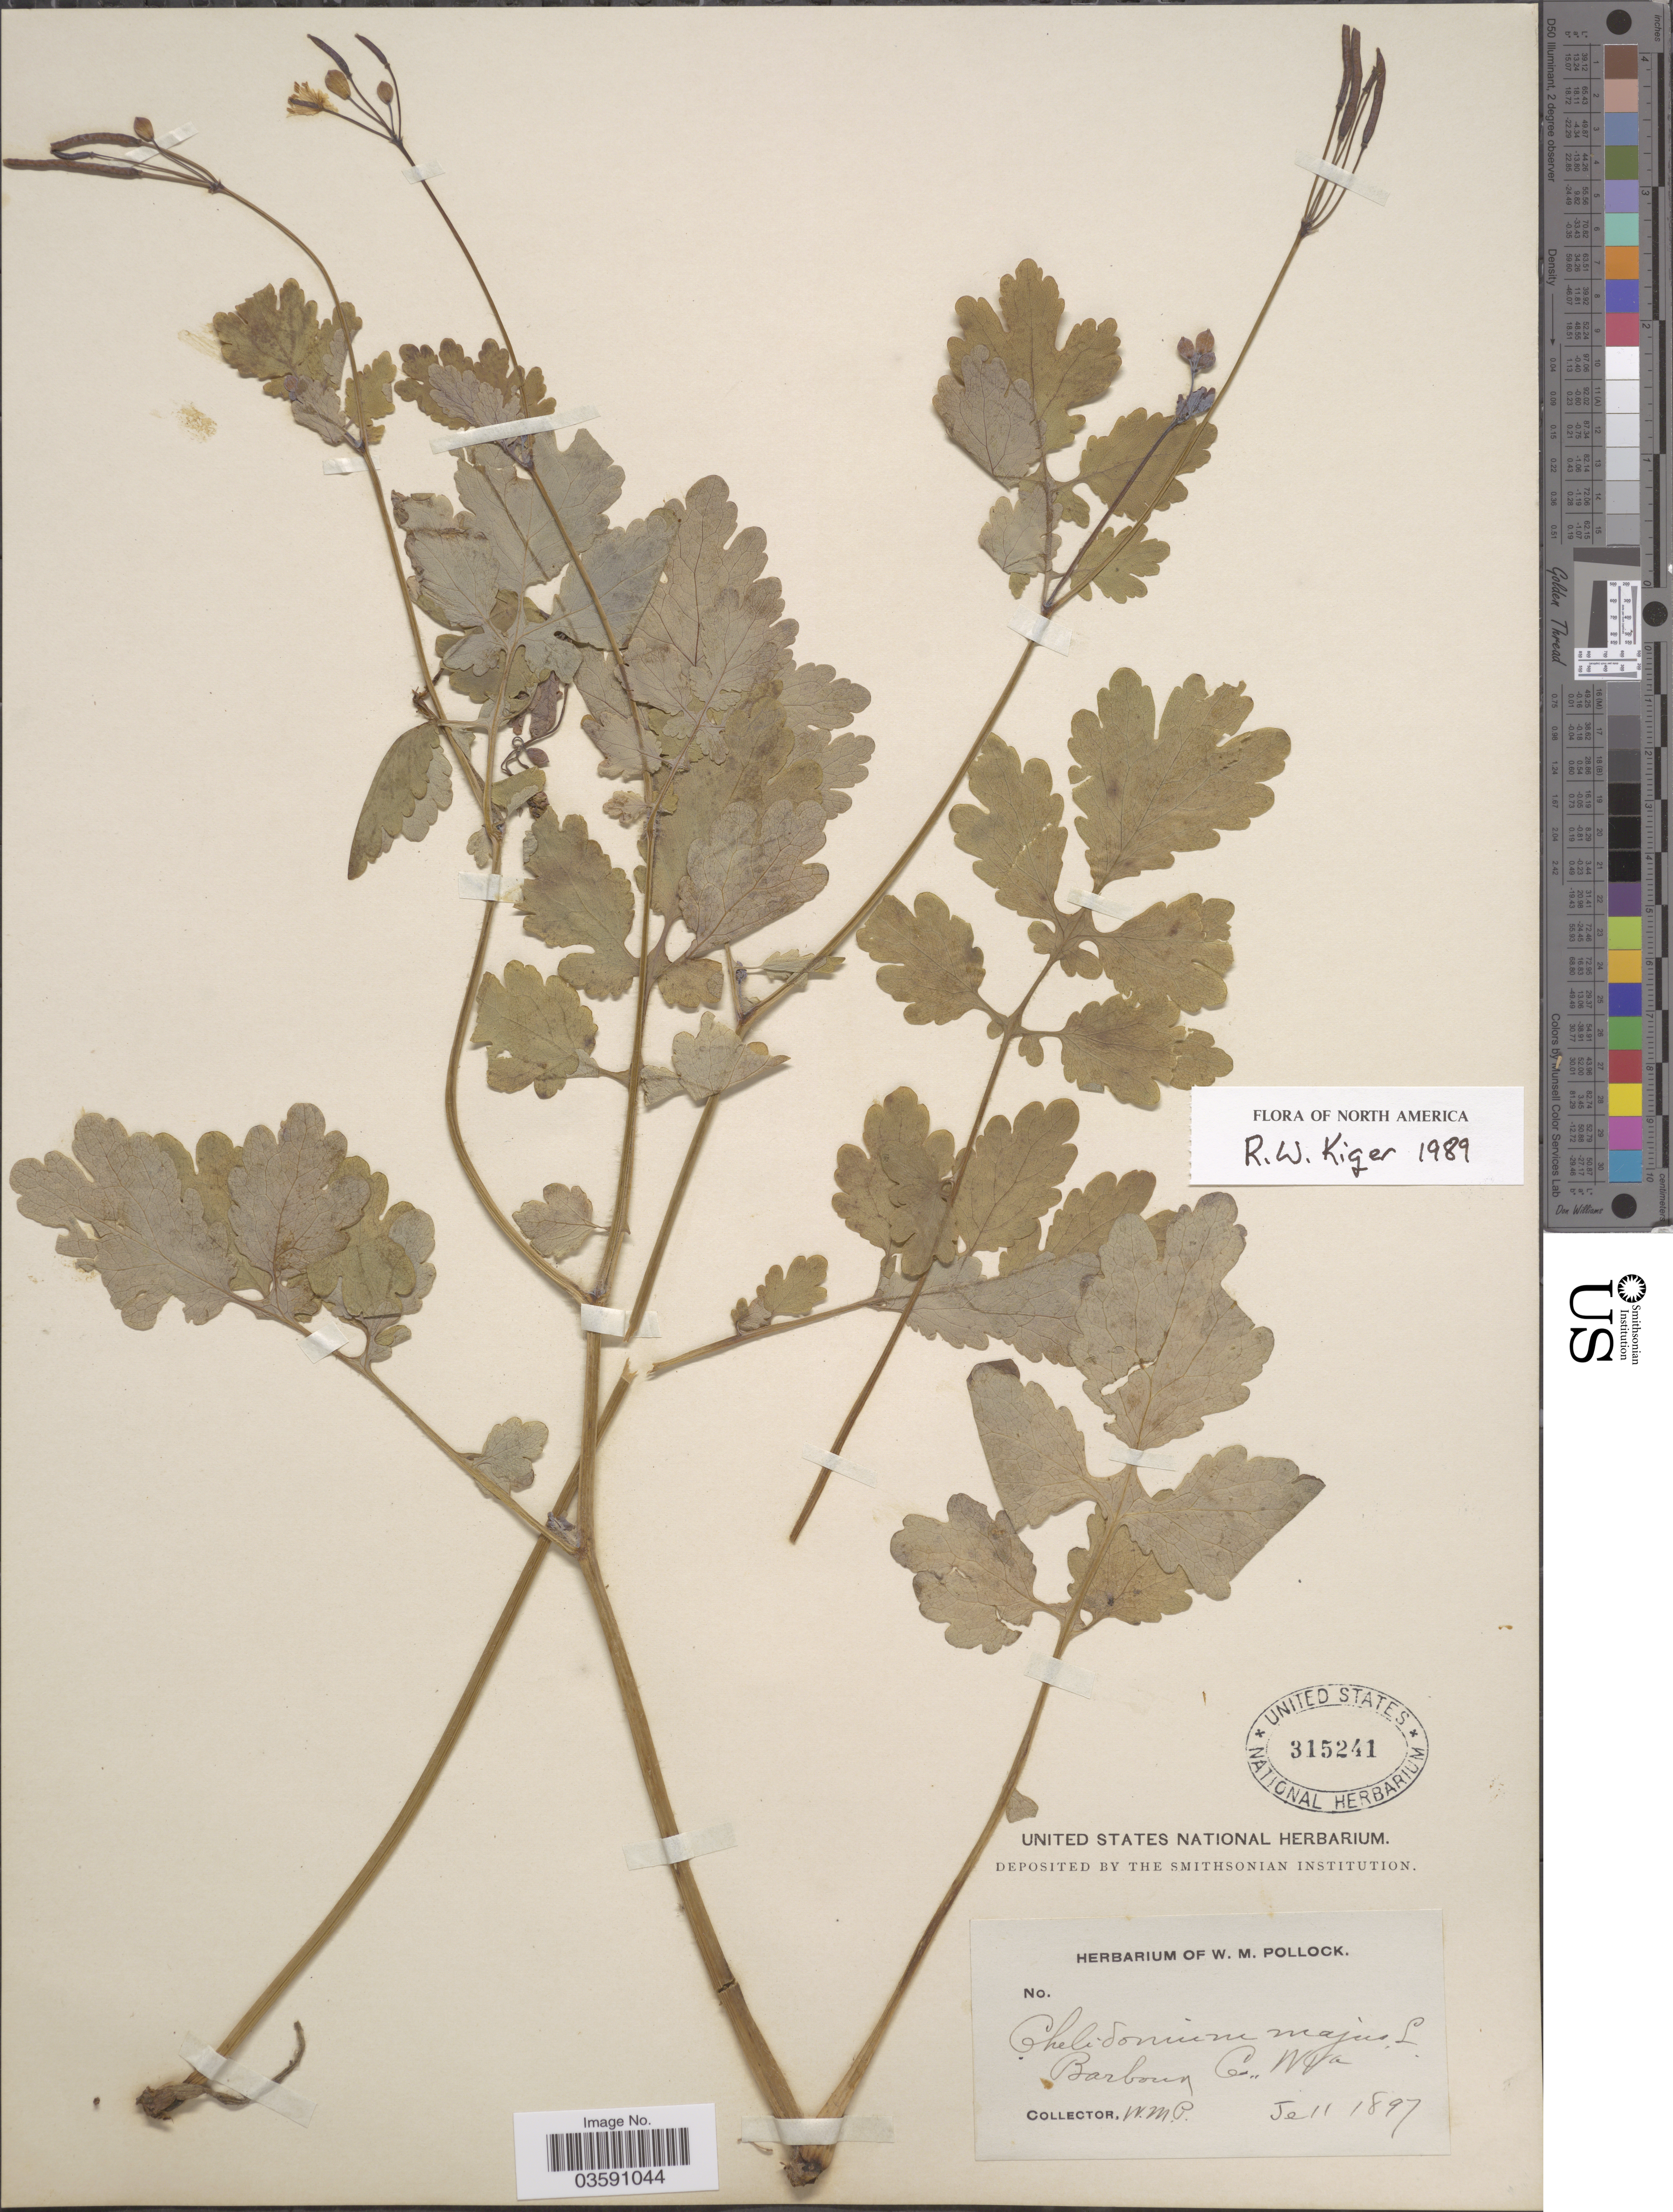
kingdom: Plantae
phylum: Tracheophyta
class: Magnoliopsida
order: Ranunculales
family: Papaveraceae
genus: Chelidonium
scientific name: Chelidonium majus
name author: L.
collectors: W. M. Pollock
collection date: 1897-06-11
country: United States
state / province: West Virginia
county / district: Barbour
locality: Barboun Co.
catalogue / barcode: US 315241